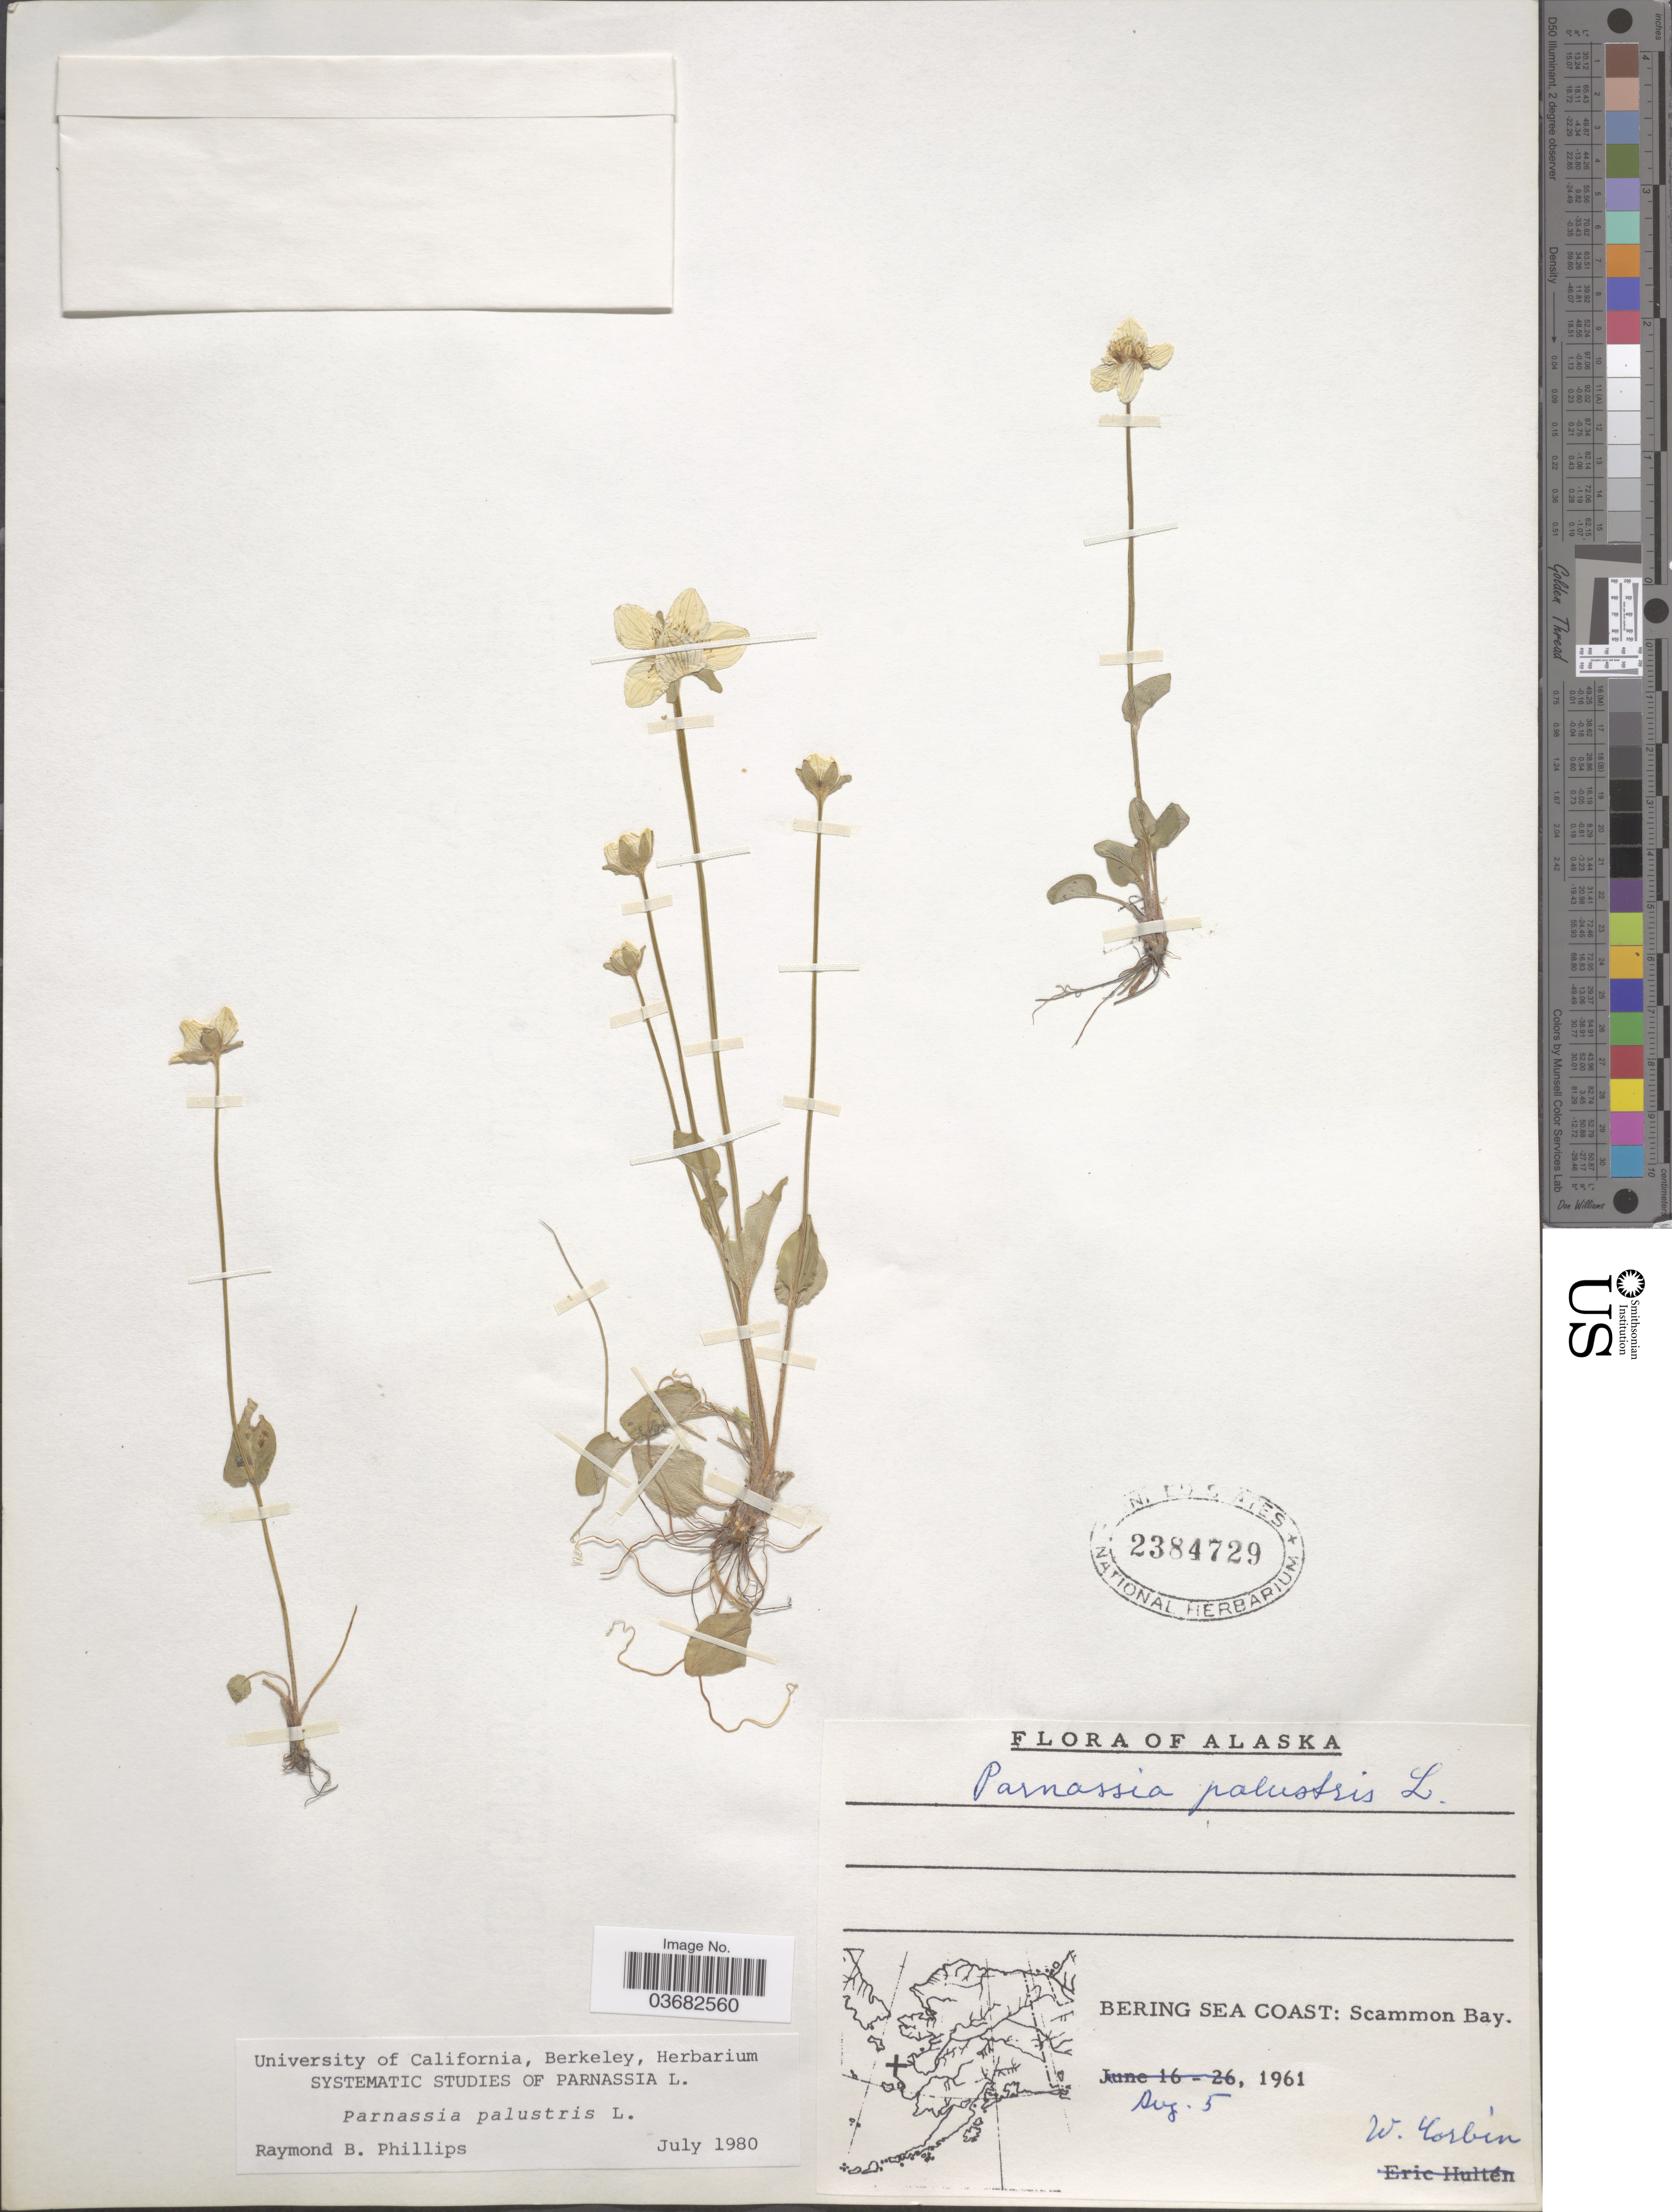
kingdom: Plantae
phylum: Tracheophyta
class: Magnoliopsida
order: Celastrales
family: Parnassiaceae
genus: Parnassia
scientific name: Parnassia palustris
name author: L.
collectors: W. Corbin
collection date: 1961-08-05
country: United States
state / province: Alaska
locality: Bering Sea Coast: Scammon Bay.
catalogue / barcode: US 2384729